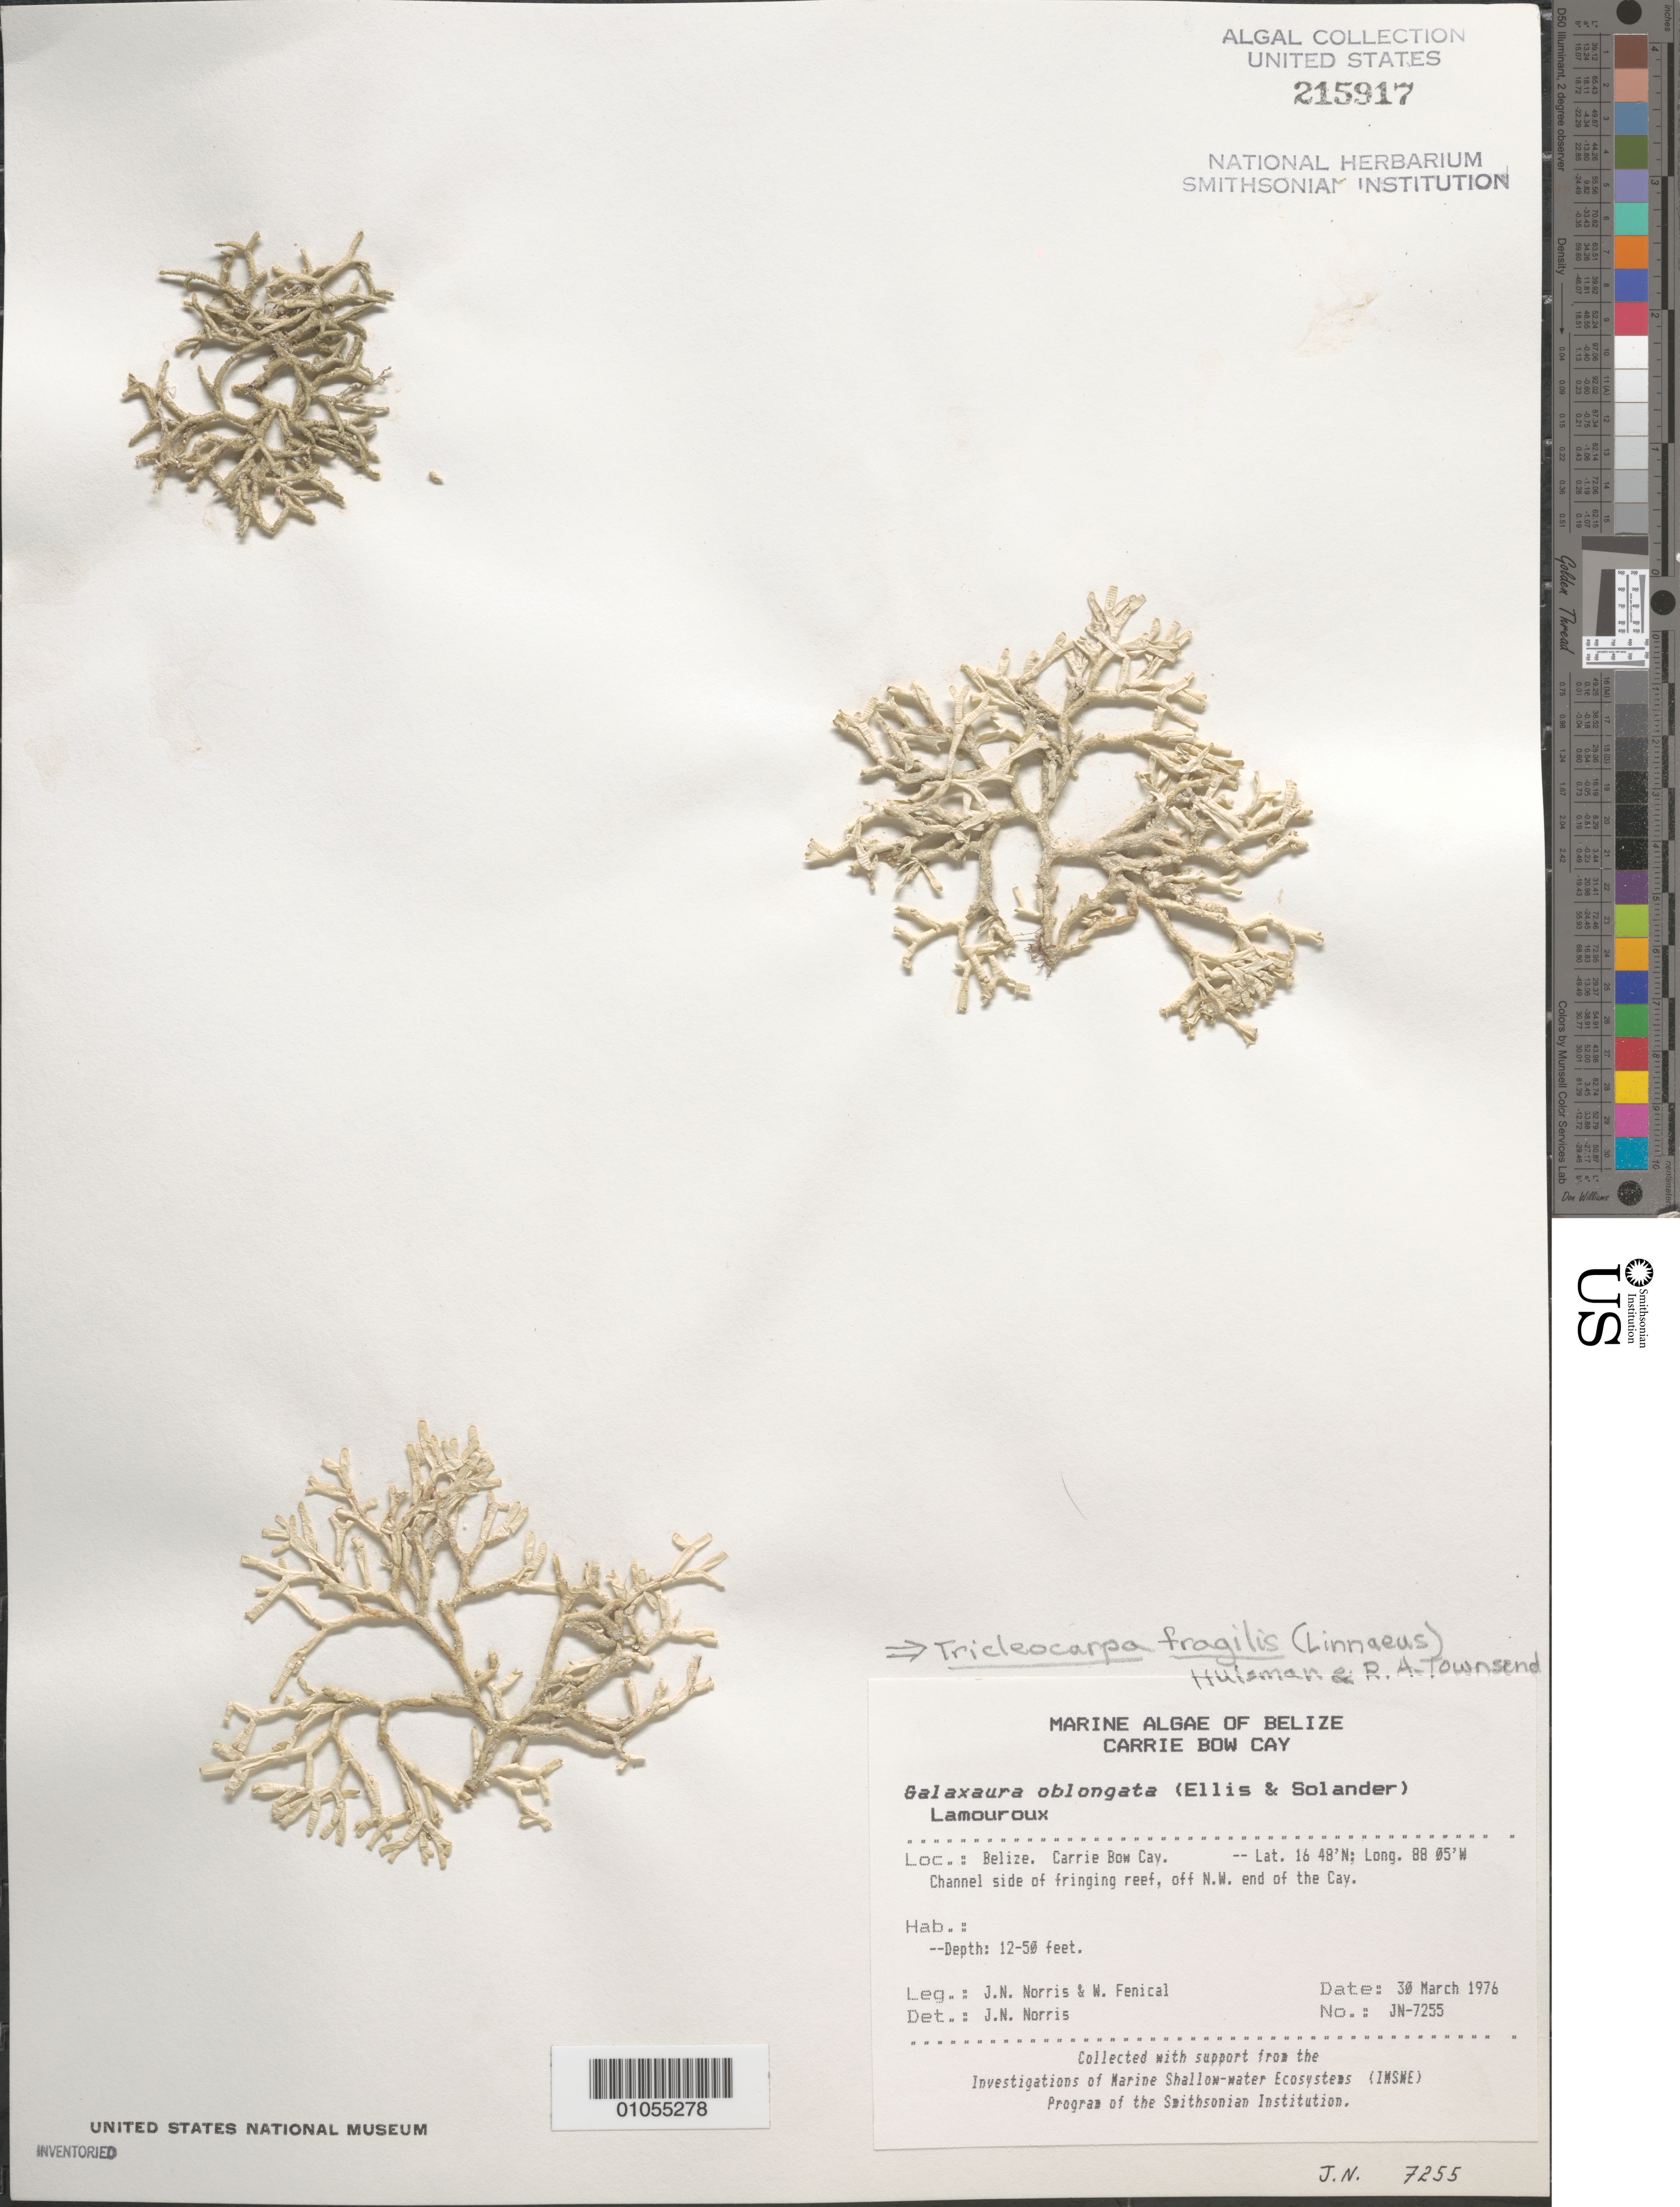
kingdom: Plantae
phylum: Rhodophyta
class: Florideophyceae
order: Nemaliales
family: Galaxauraceae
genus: Tricleocarpa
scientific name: Tricleocarpa fragilis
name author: (L.) Huisman & R.A. Towns.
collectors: J. N. Norris & W. Fenical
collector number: JN-7255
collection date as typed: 30 Mar 1976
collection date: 1976-03-30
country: Belize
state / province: Stann Creek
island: Carrie Bow Cay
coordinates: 16 48'N, 88 05'W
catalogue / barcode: US 215917